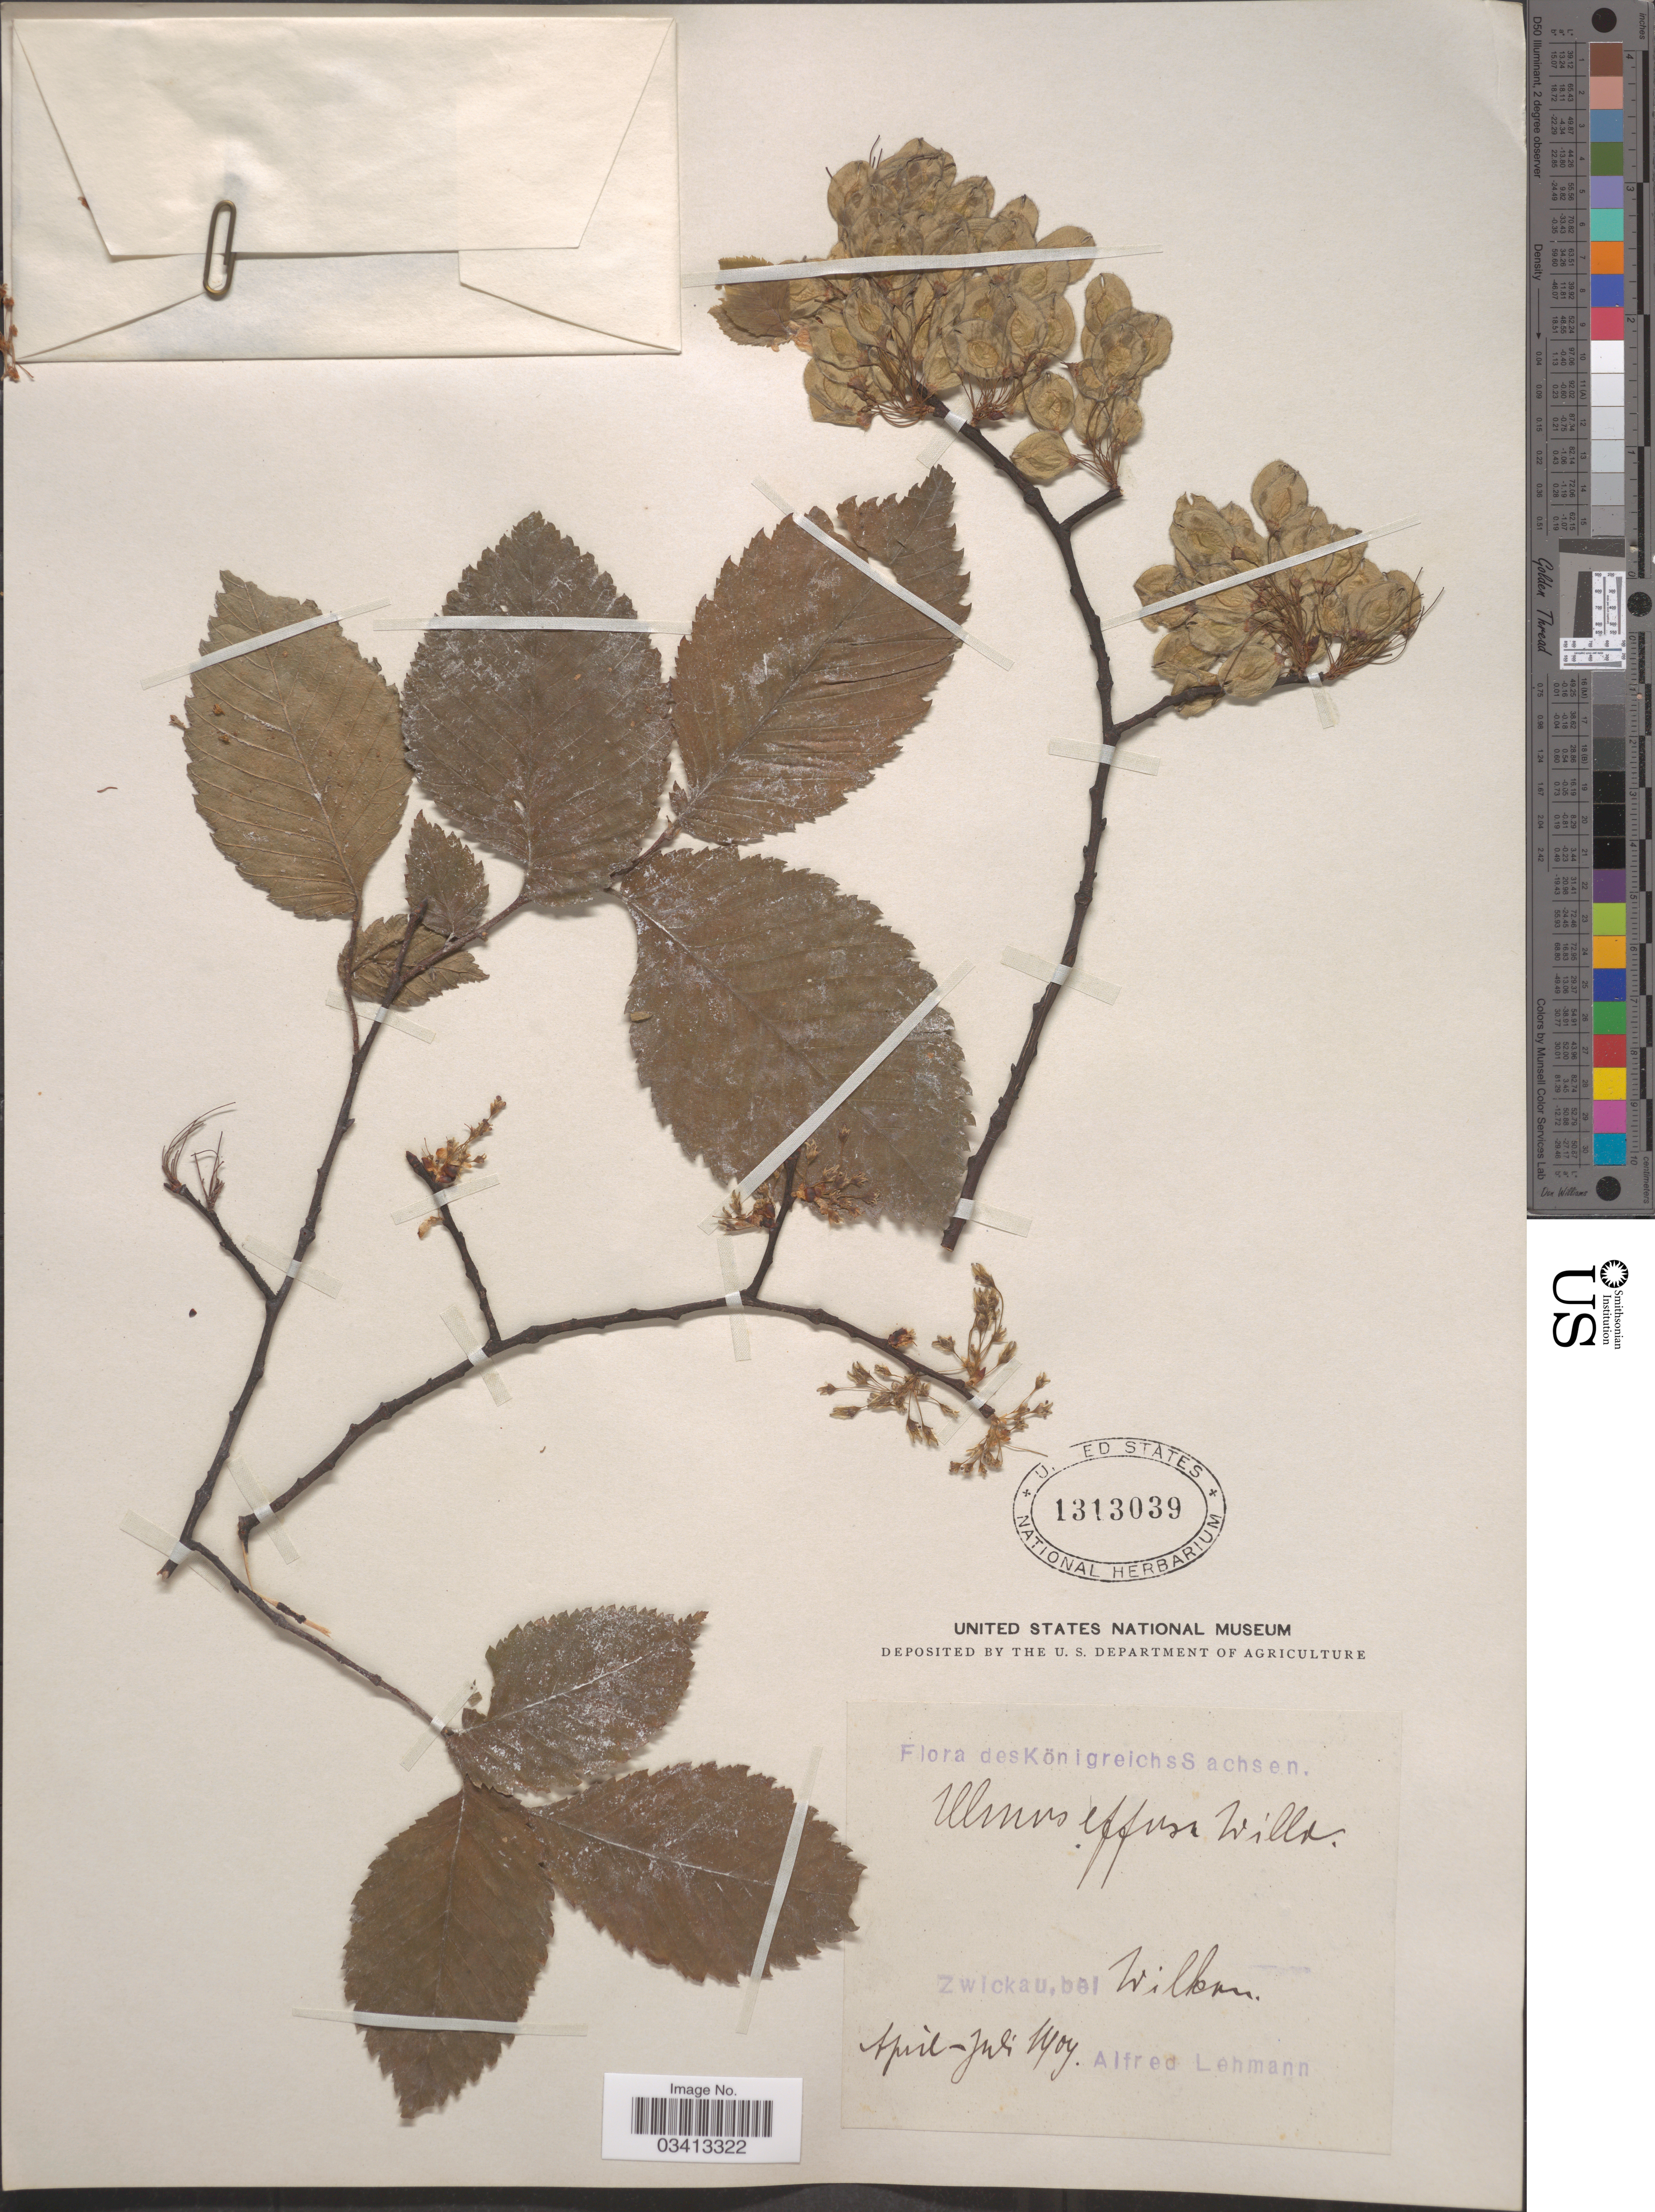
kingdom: Plantae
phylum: Tracheophyta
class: Magnoliopsida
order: Rosales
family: Ulmaceae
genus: Ulmus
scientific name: Ulmus laevis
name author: Pall.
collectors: A. Lehmann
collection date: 1909-04/1909-07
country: Germany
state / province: Sachsen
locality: Königreichs Sachsen. Zwickau, bei Wilkau.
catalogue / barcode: US 1313039